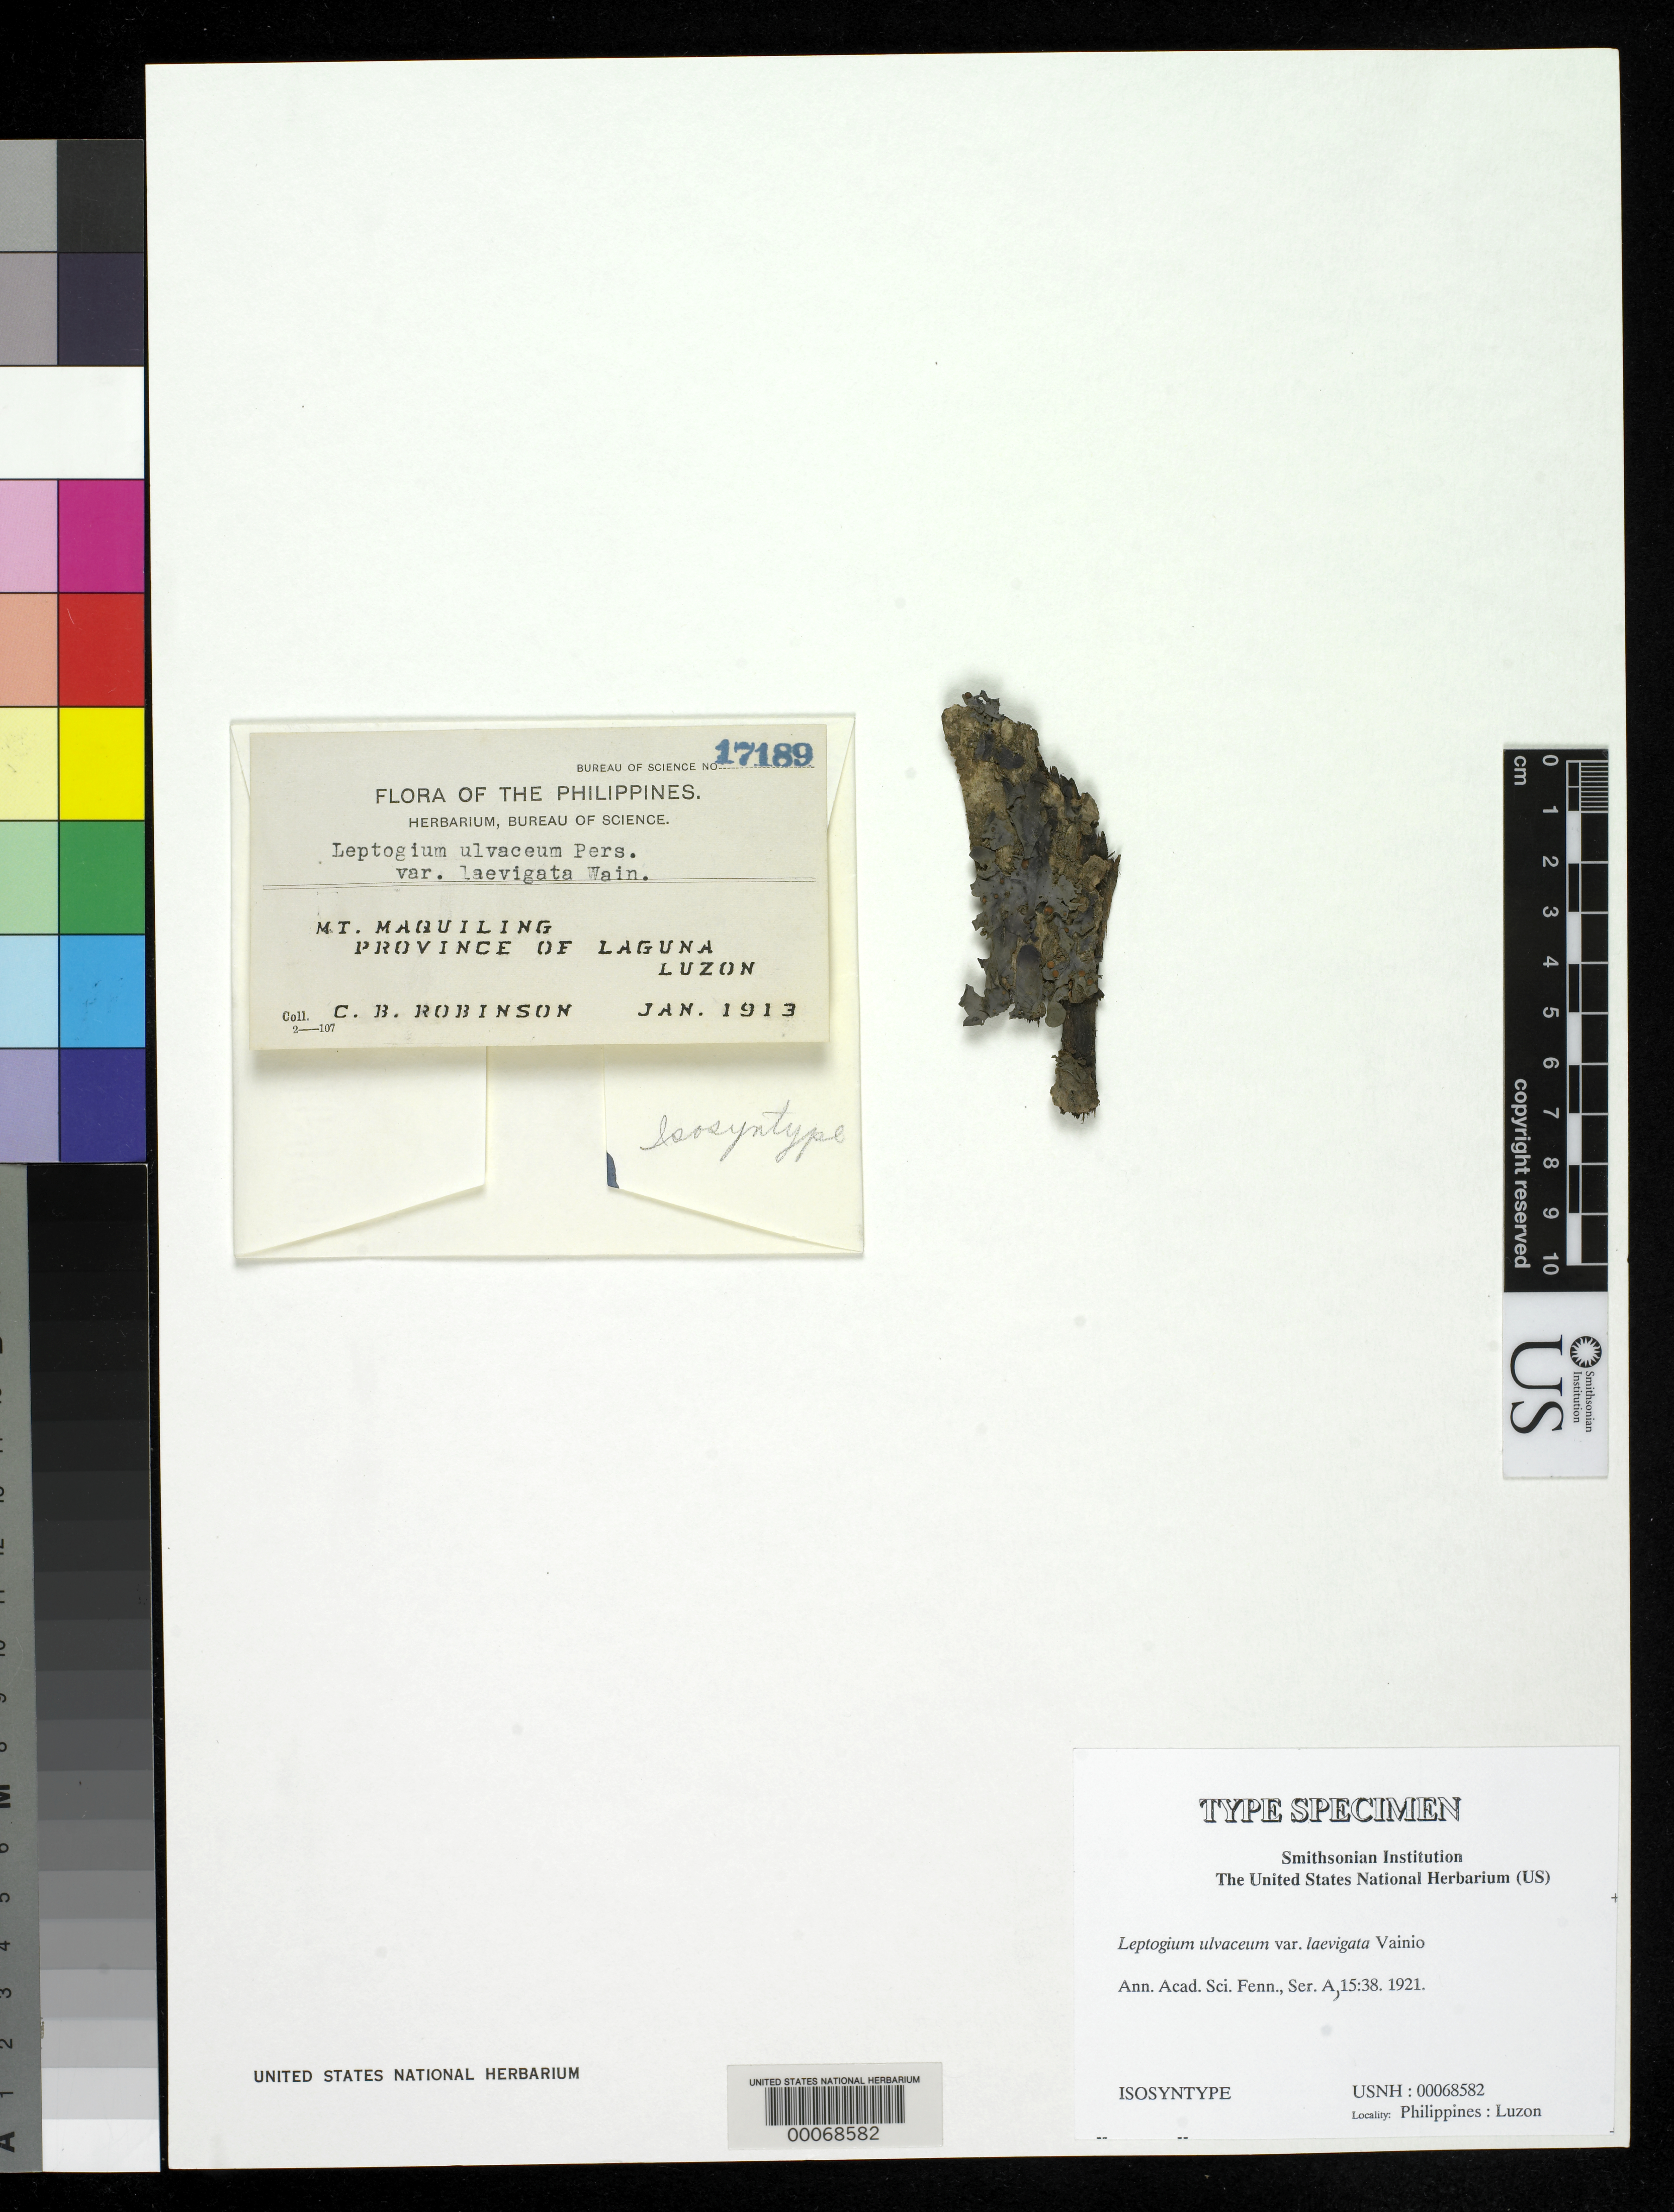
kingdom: Fungi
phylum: Ascomycota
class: Lecanoromycetes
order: Peltigerales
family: Collemataceae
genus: Leptogium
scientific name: Leptogium ulvaceum var. laevigata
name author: Vain.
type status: Isosyntype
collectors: C. Robinson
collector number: Bur. Sci. 17189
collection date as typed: Jan 1913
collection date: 1913-01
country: Philippines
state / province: Calabarzon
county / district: Laguna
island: Luzon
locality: Mt. Maquiling, Province of Laguna, Luzon